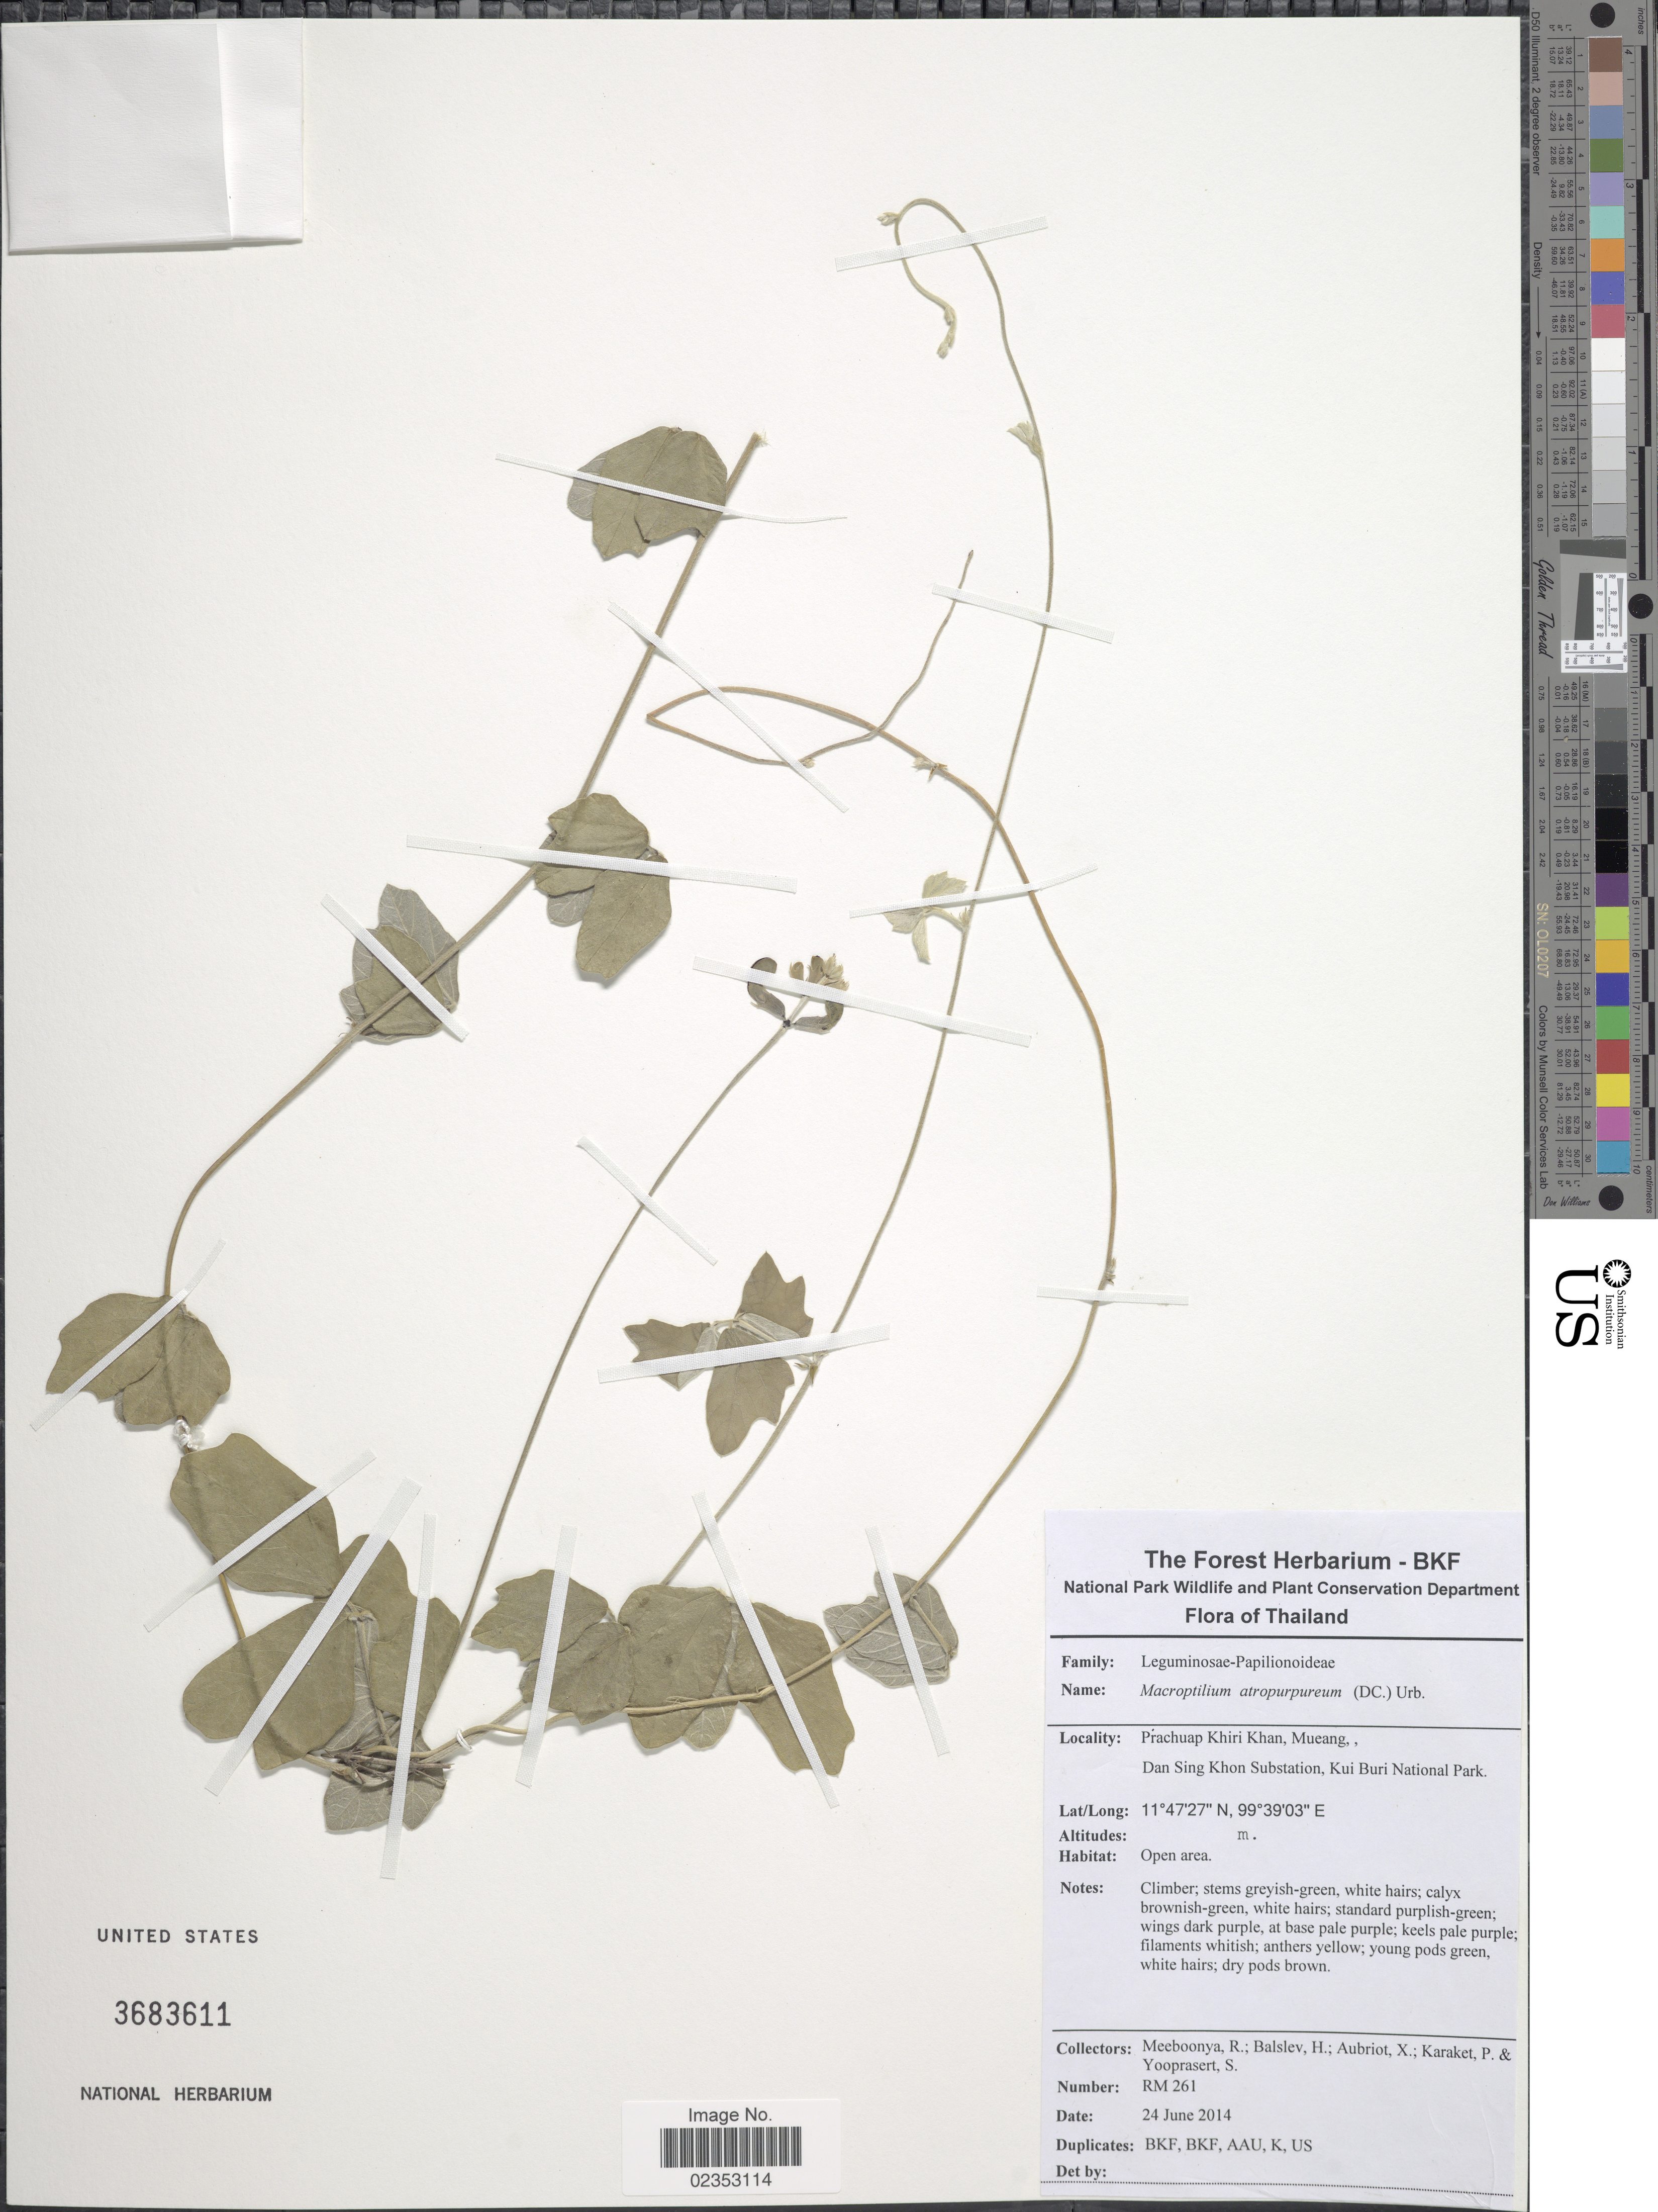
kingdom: Plantae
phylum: Tracheophyta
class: Magnoliopsida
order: Fabales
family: Fabaceae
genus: Macroptilium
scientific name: Macroptilium atropurpureum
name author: (DC.) Urb.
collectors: R. Meeboonya, H. Balslev, X. Aubriot, P. Karaket & S. Yooprasert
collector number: RM 261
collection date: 2014-06-24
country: Thailand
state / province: Prachuap Khiri Khan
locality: Mueang, Dan Sing Khon Substation, Kui Buri National Park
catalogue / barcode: US 3683611